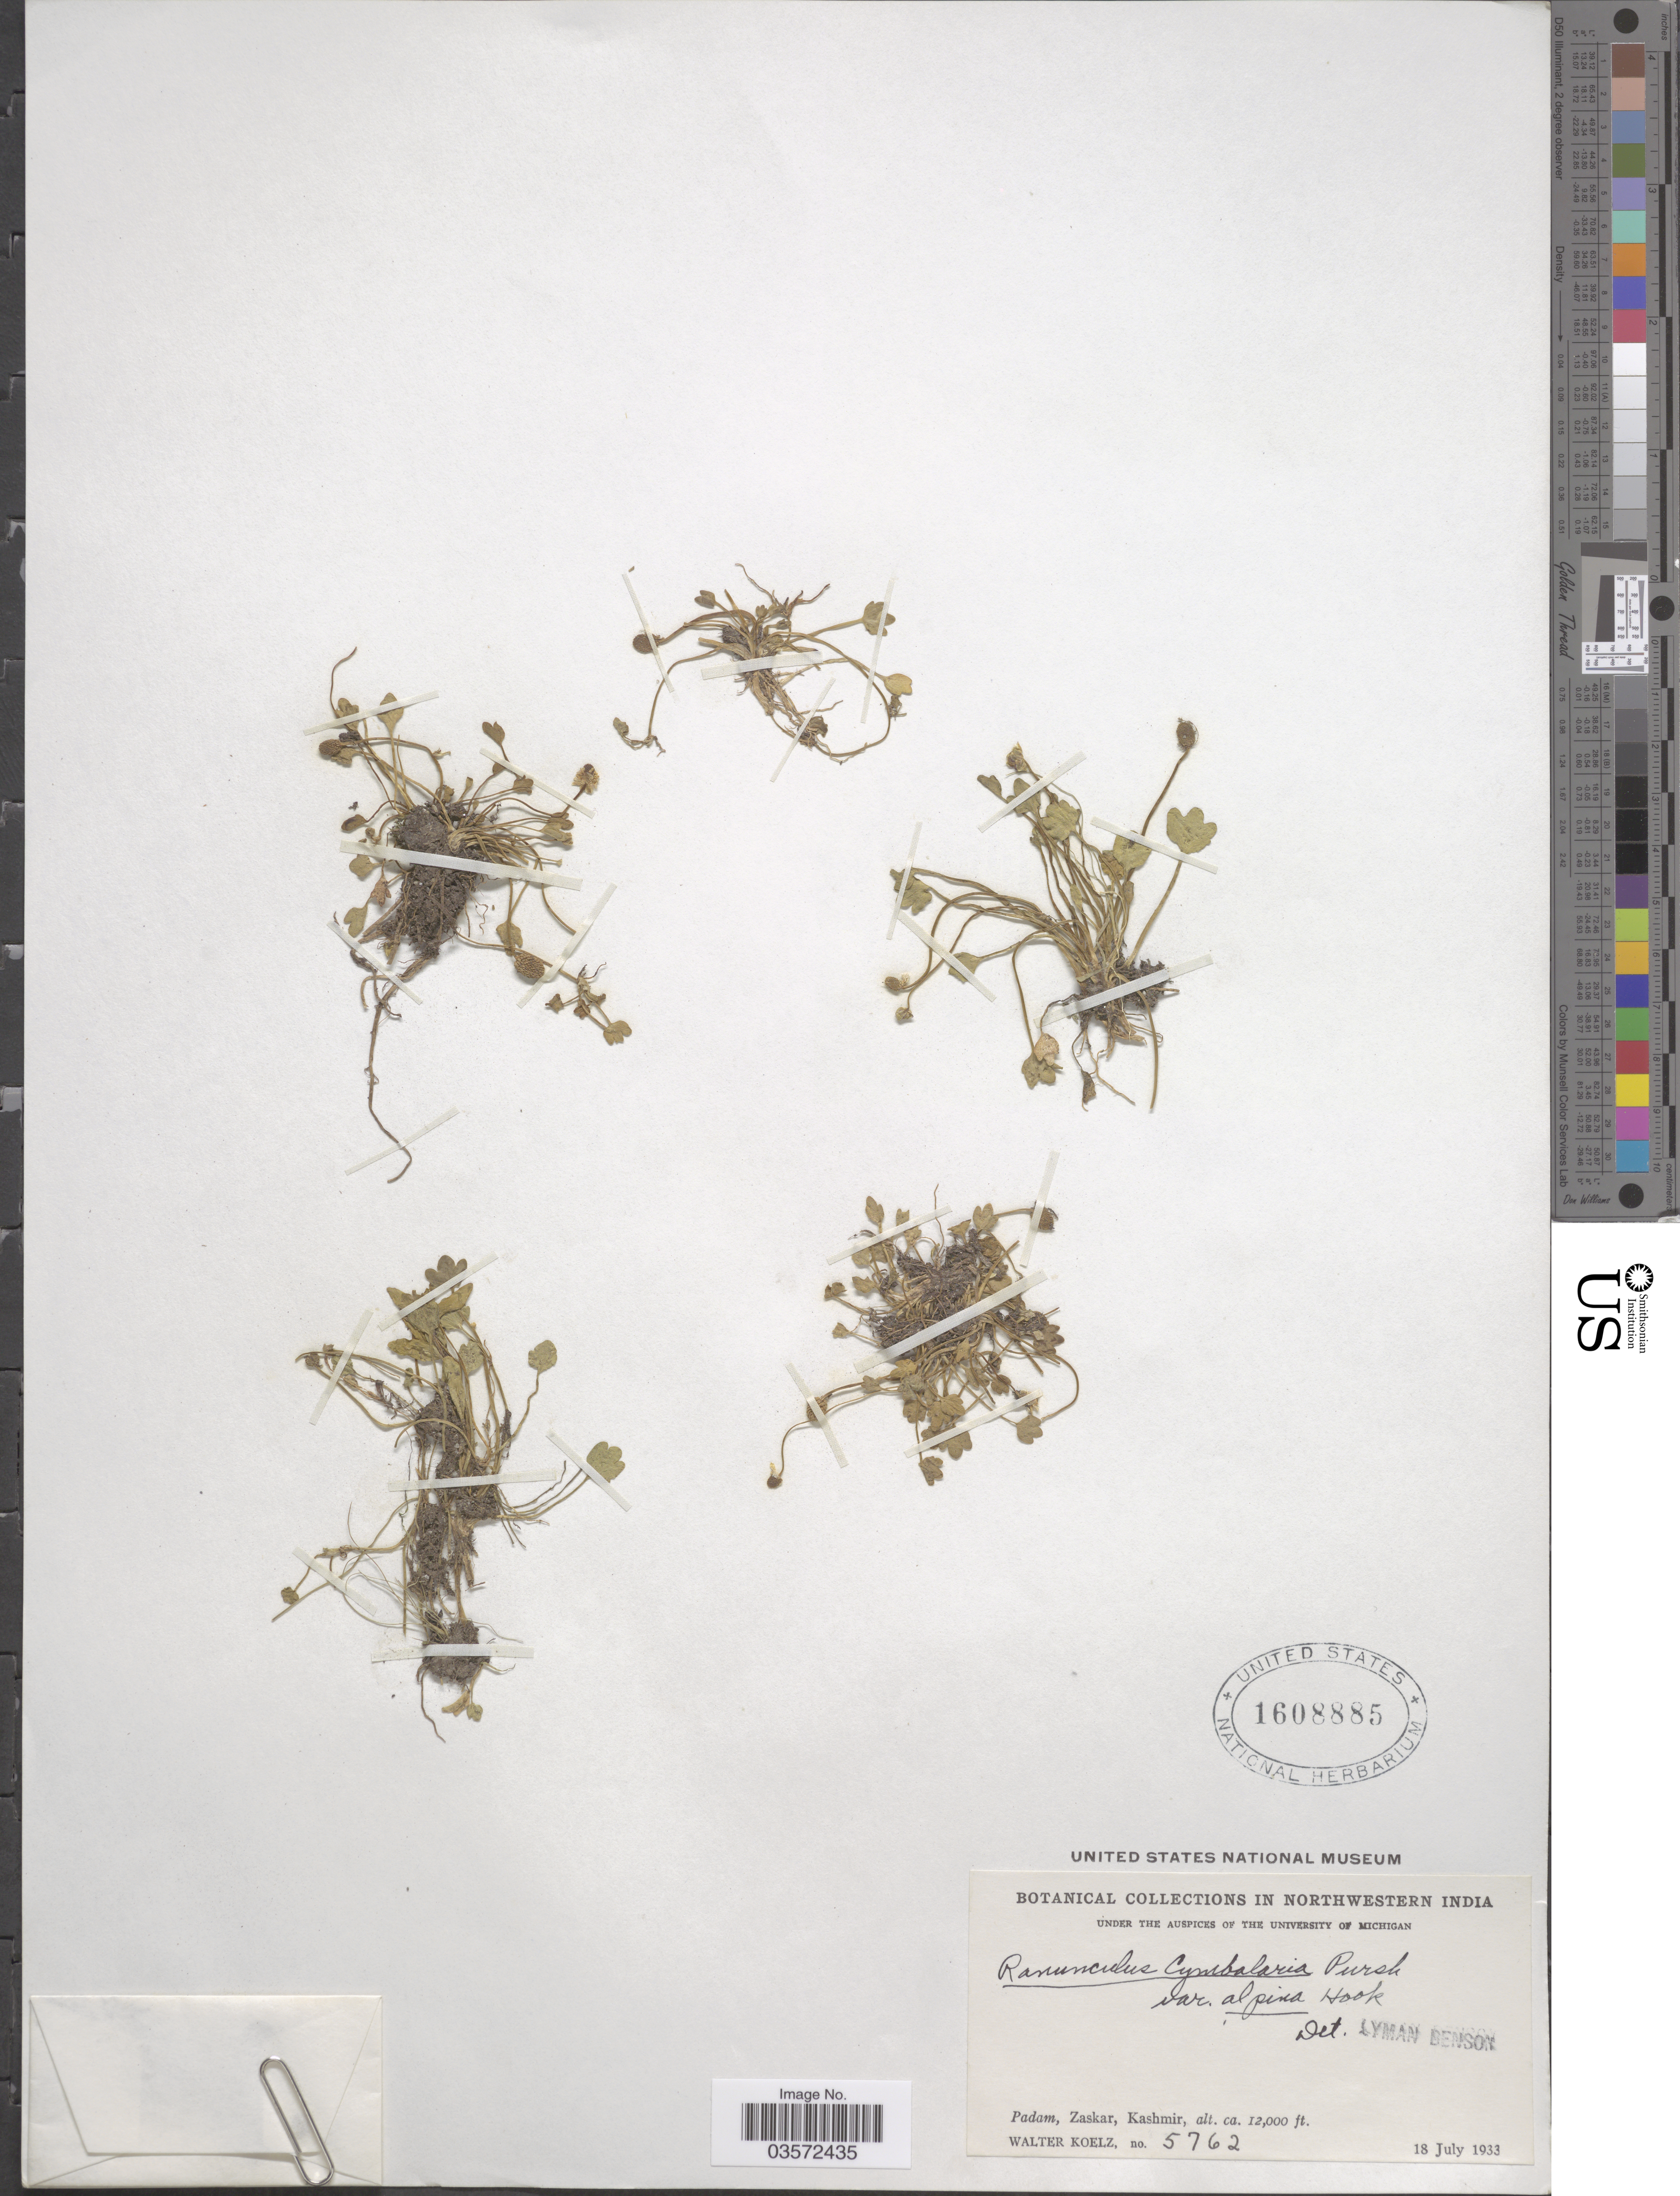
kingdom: Plantae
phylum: Tracheophyta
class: Magnoliopsida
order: Ranunculales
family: Ranunculaceae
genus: Halerpestes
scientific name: Halerpestes cymbalaria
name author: (Pursh) Greene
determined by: Strong, M. T., (US), Smithsonian Institution - National Museum of Natural History (UNITED STATES)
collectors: W. N. Koelz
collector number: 5762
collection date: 1933-07-18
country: India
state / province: Jammu and Kashmir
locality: Northwestern India. Padam, Zaskar, Kashmir.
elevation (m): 3658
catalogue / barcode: US 1608885